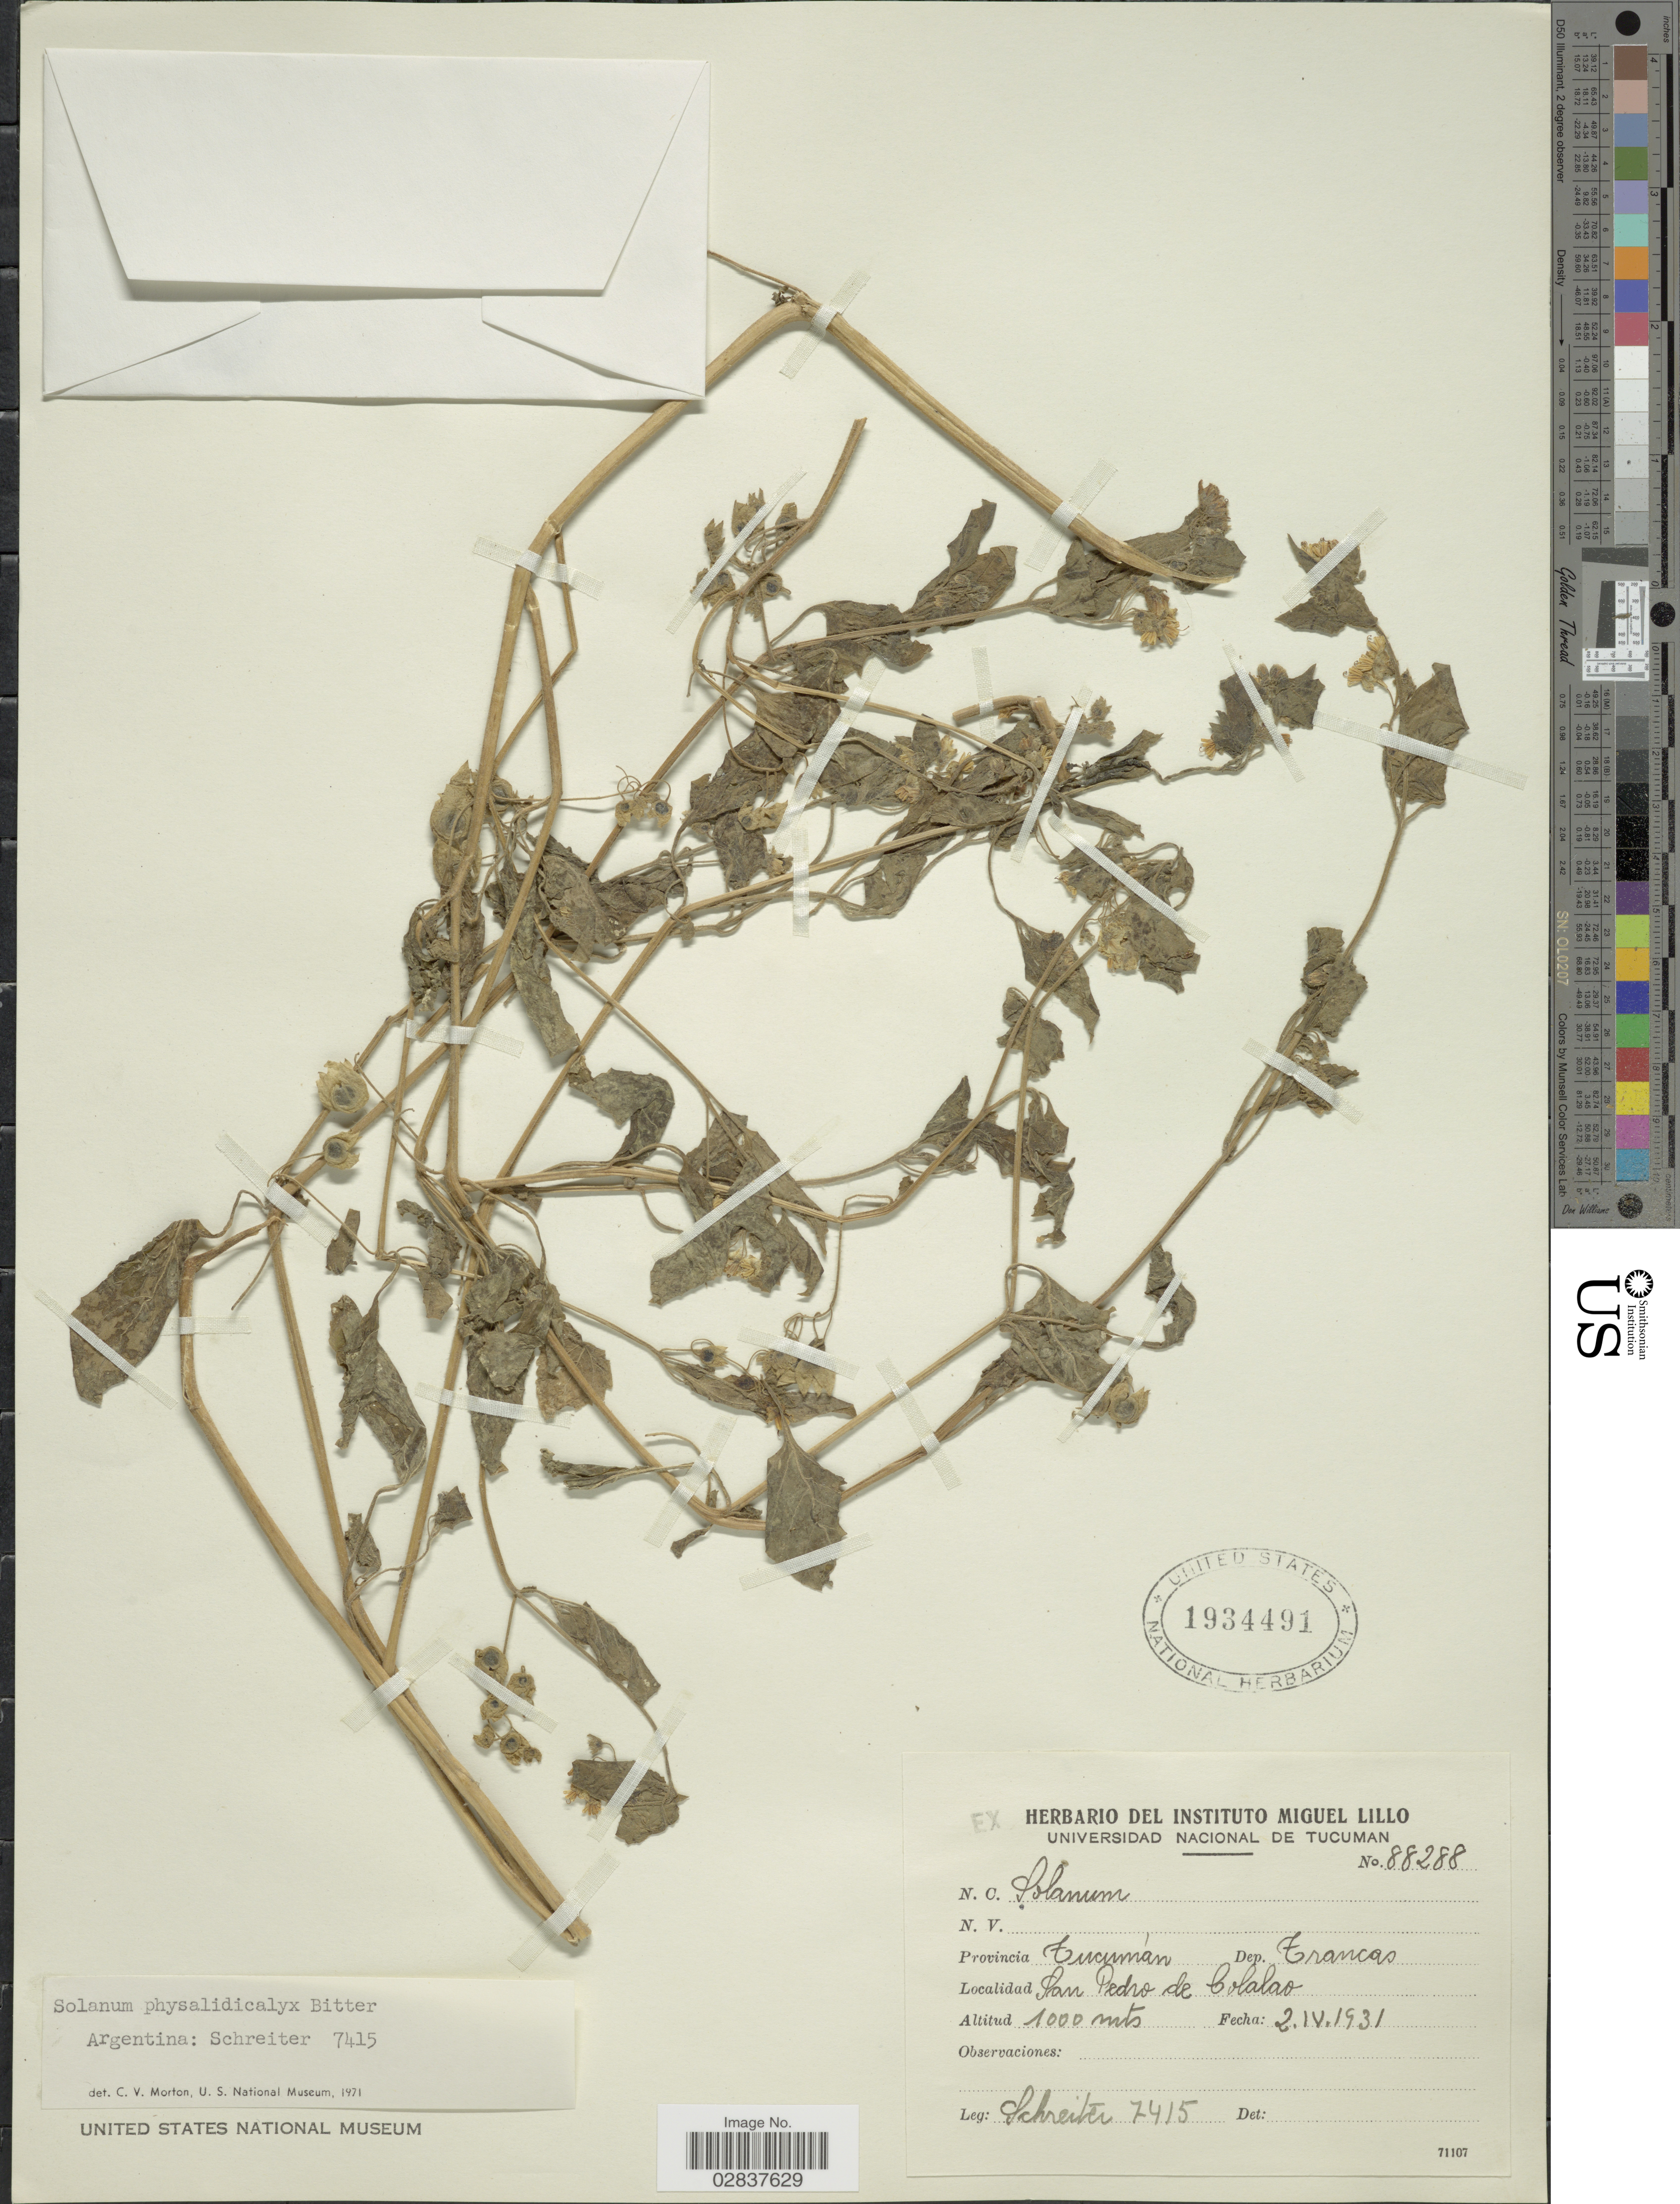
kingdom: Plantae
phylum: Tracheophyta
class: Magnoliopsida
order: Solanales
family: Solanaceae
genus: Solanum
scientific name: Solanum physalifolium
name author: Rusby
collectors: -. Schreiter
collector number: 7415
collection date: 1931-04-02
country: Argentina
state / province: Tucuman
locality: Dep. Trancas. San Pedro de Colalao.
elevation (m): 1000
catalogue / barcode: US 1934491